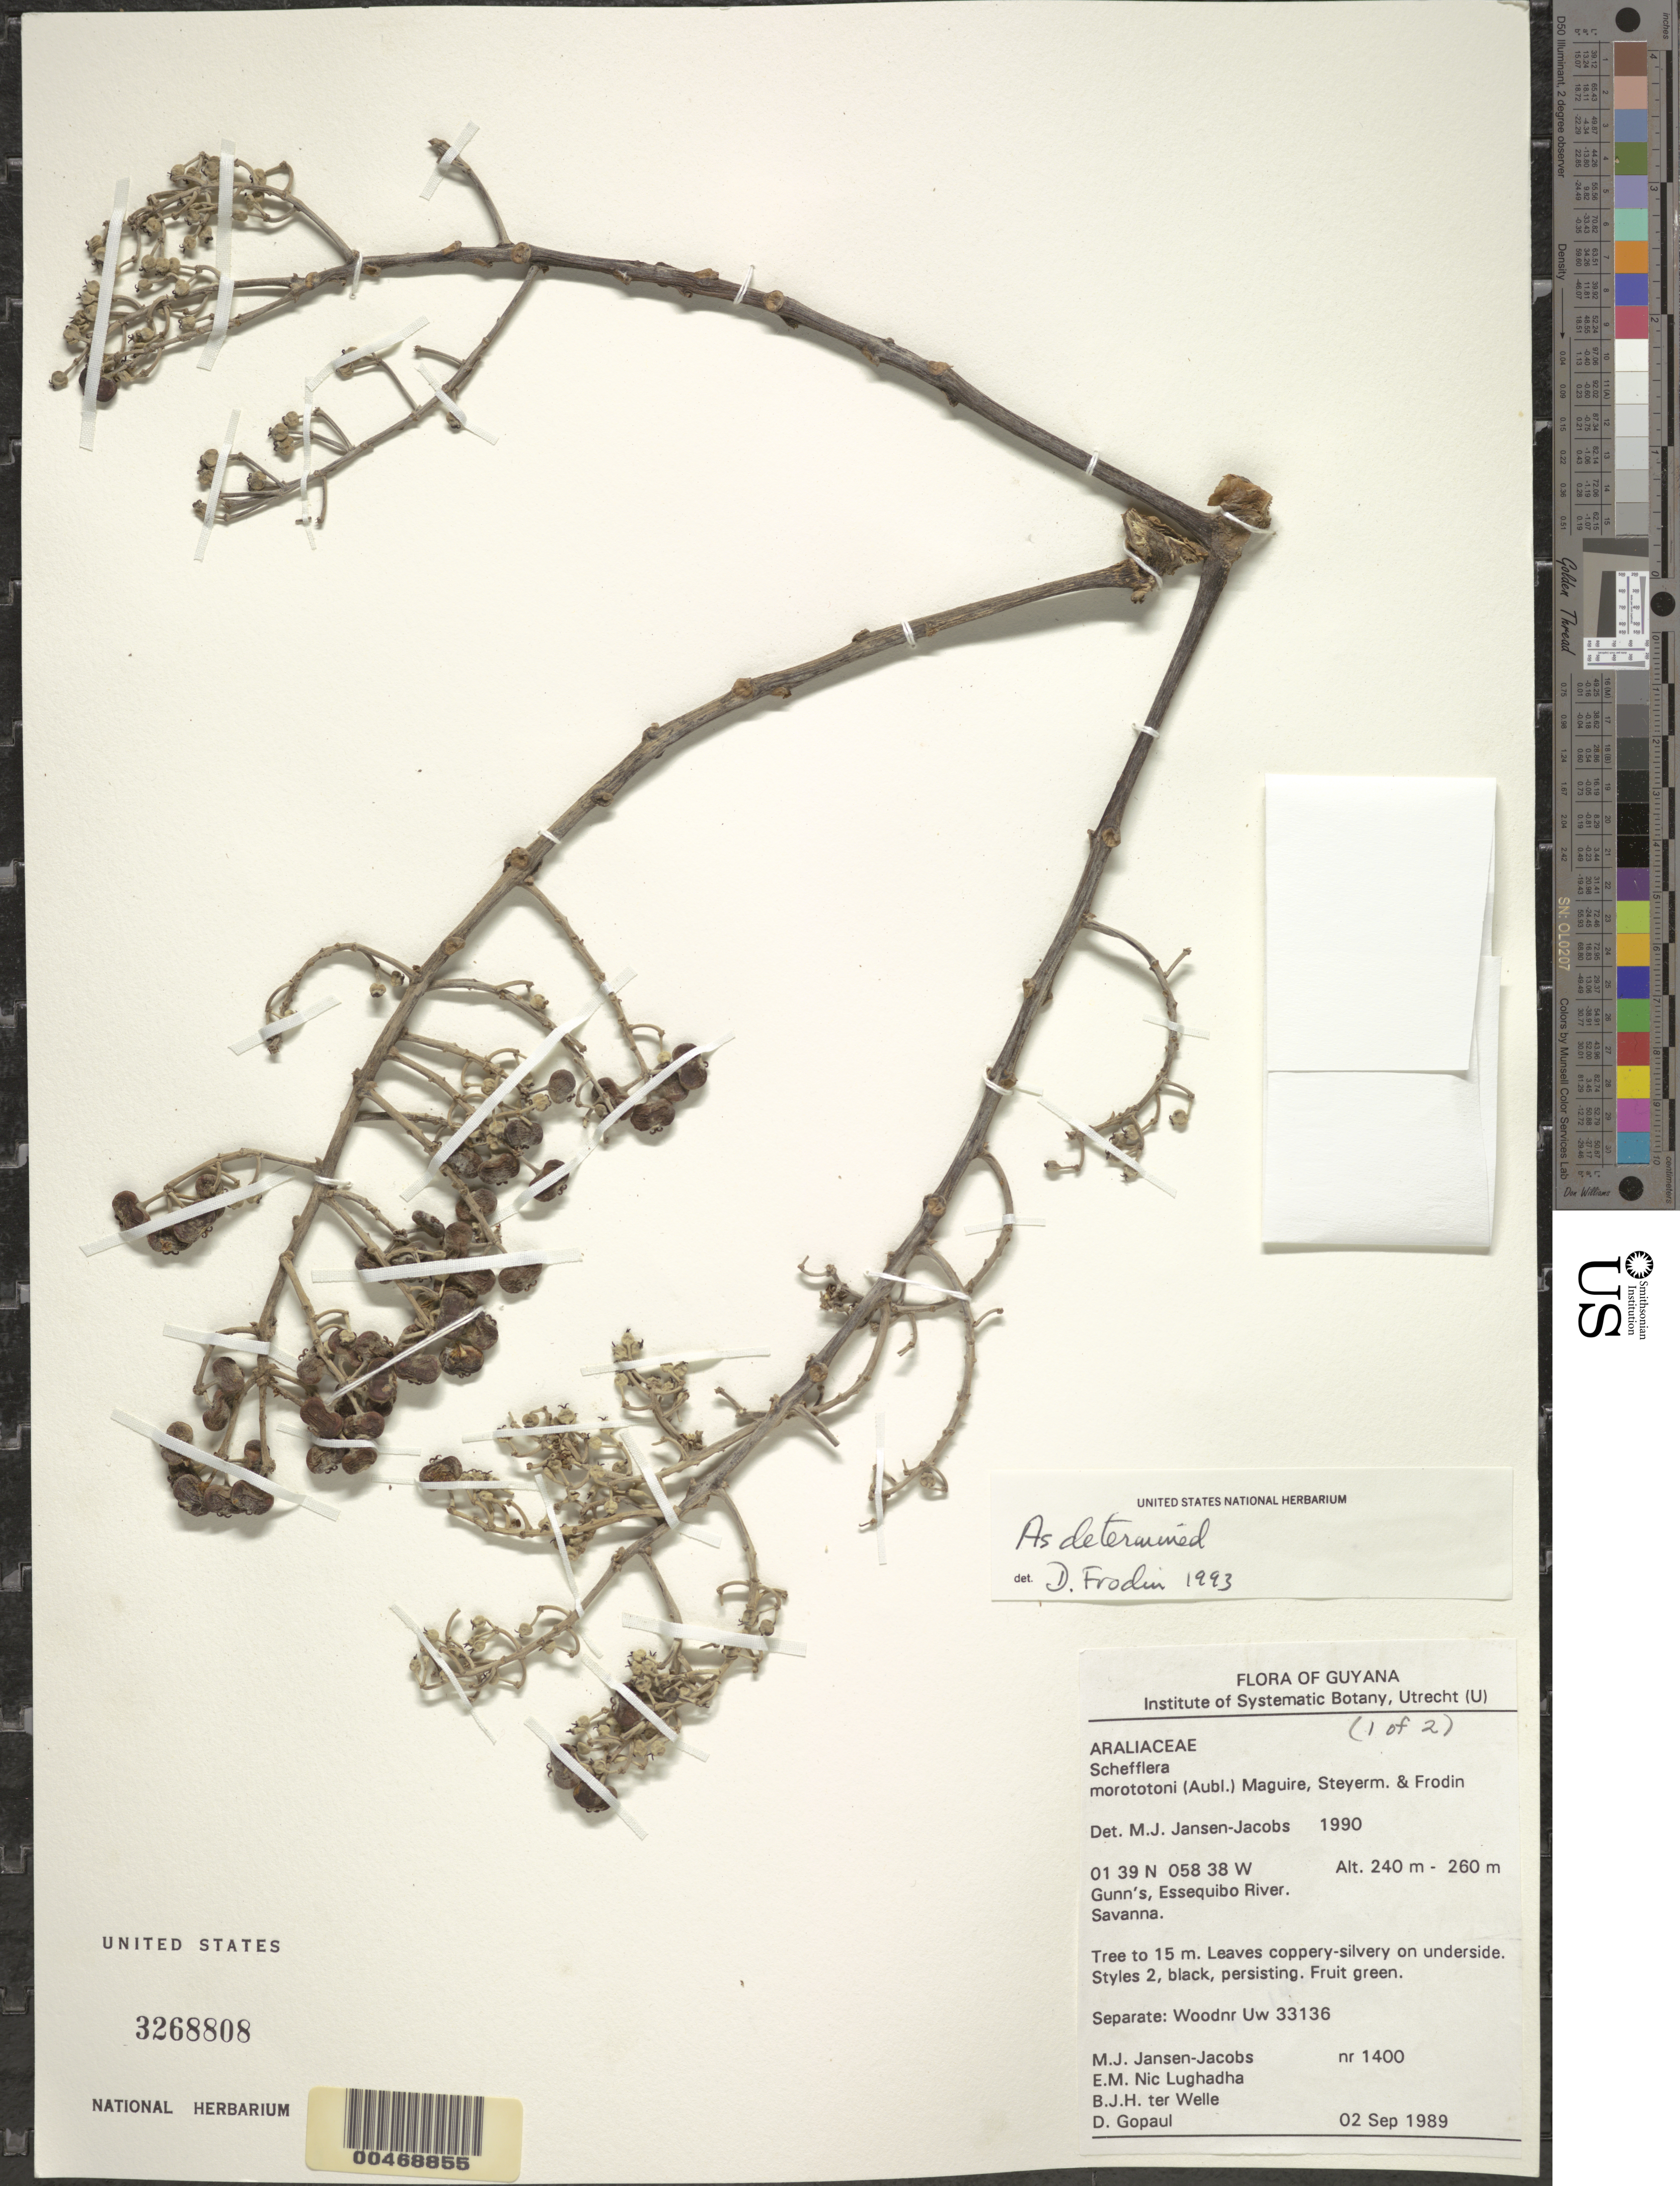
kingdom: Plantae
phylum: Tracheophyta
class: Magnoliopsida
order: Apiales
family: Araliaceae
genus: Schefflera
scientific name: Schefflera morototoni (Aubl.) Maguire, Steyerm. & Frodin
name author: (Aubl.) Maguire et al.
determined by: Frodin, D. G.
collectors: M. J. Jansen-Jacobs, E. Nic Lughadha, B. Welle & D. Gopaul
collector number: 1400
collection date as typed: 2-Sep-89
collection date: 1989-09-02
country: Guyana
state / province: U. Takutu-U. Essequibo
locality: Gunn's, Essequibo River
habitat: Savanna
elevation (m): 240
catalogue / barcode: US 3268808